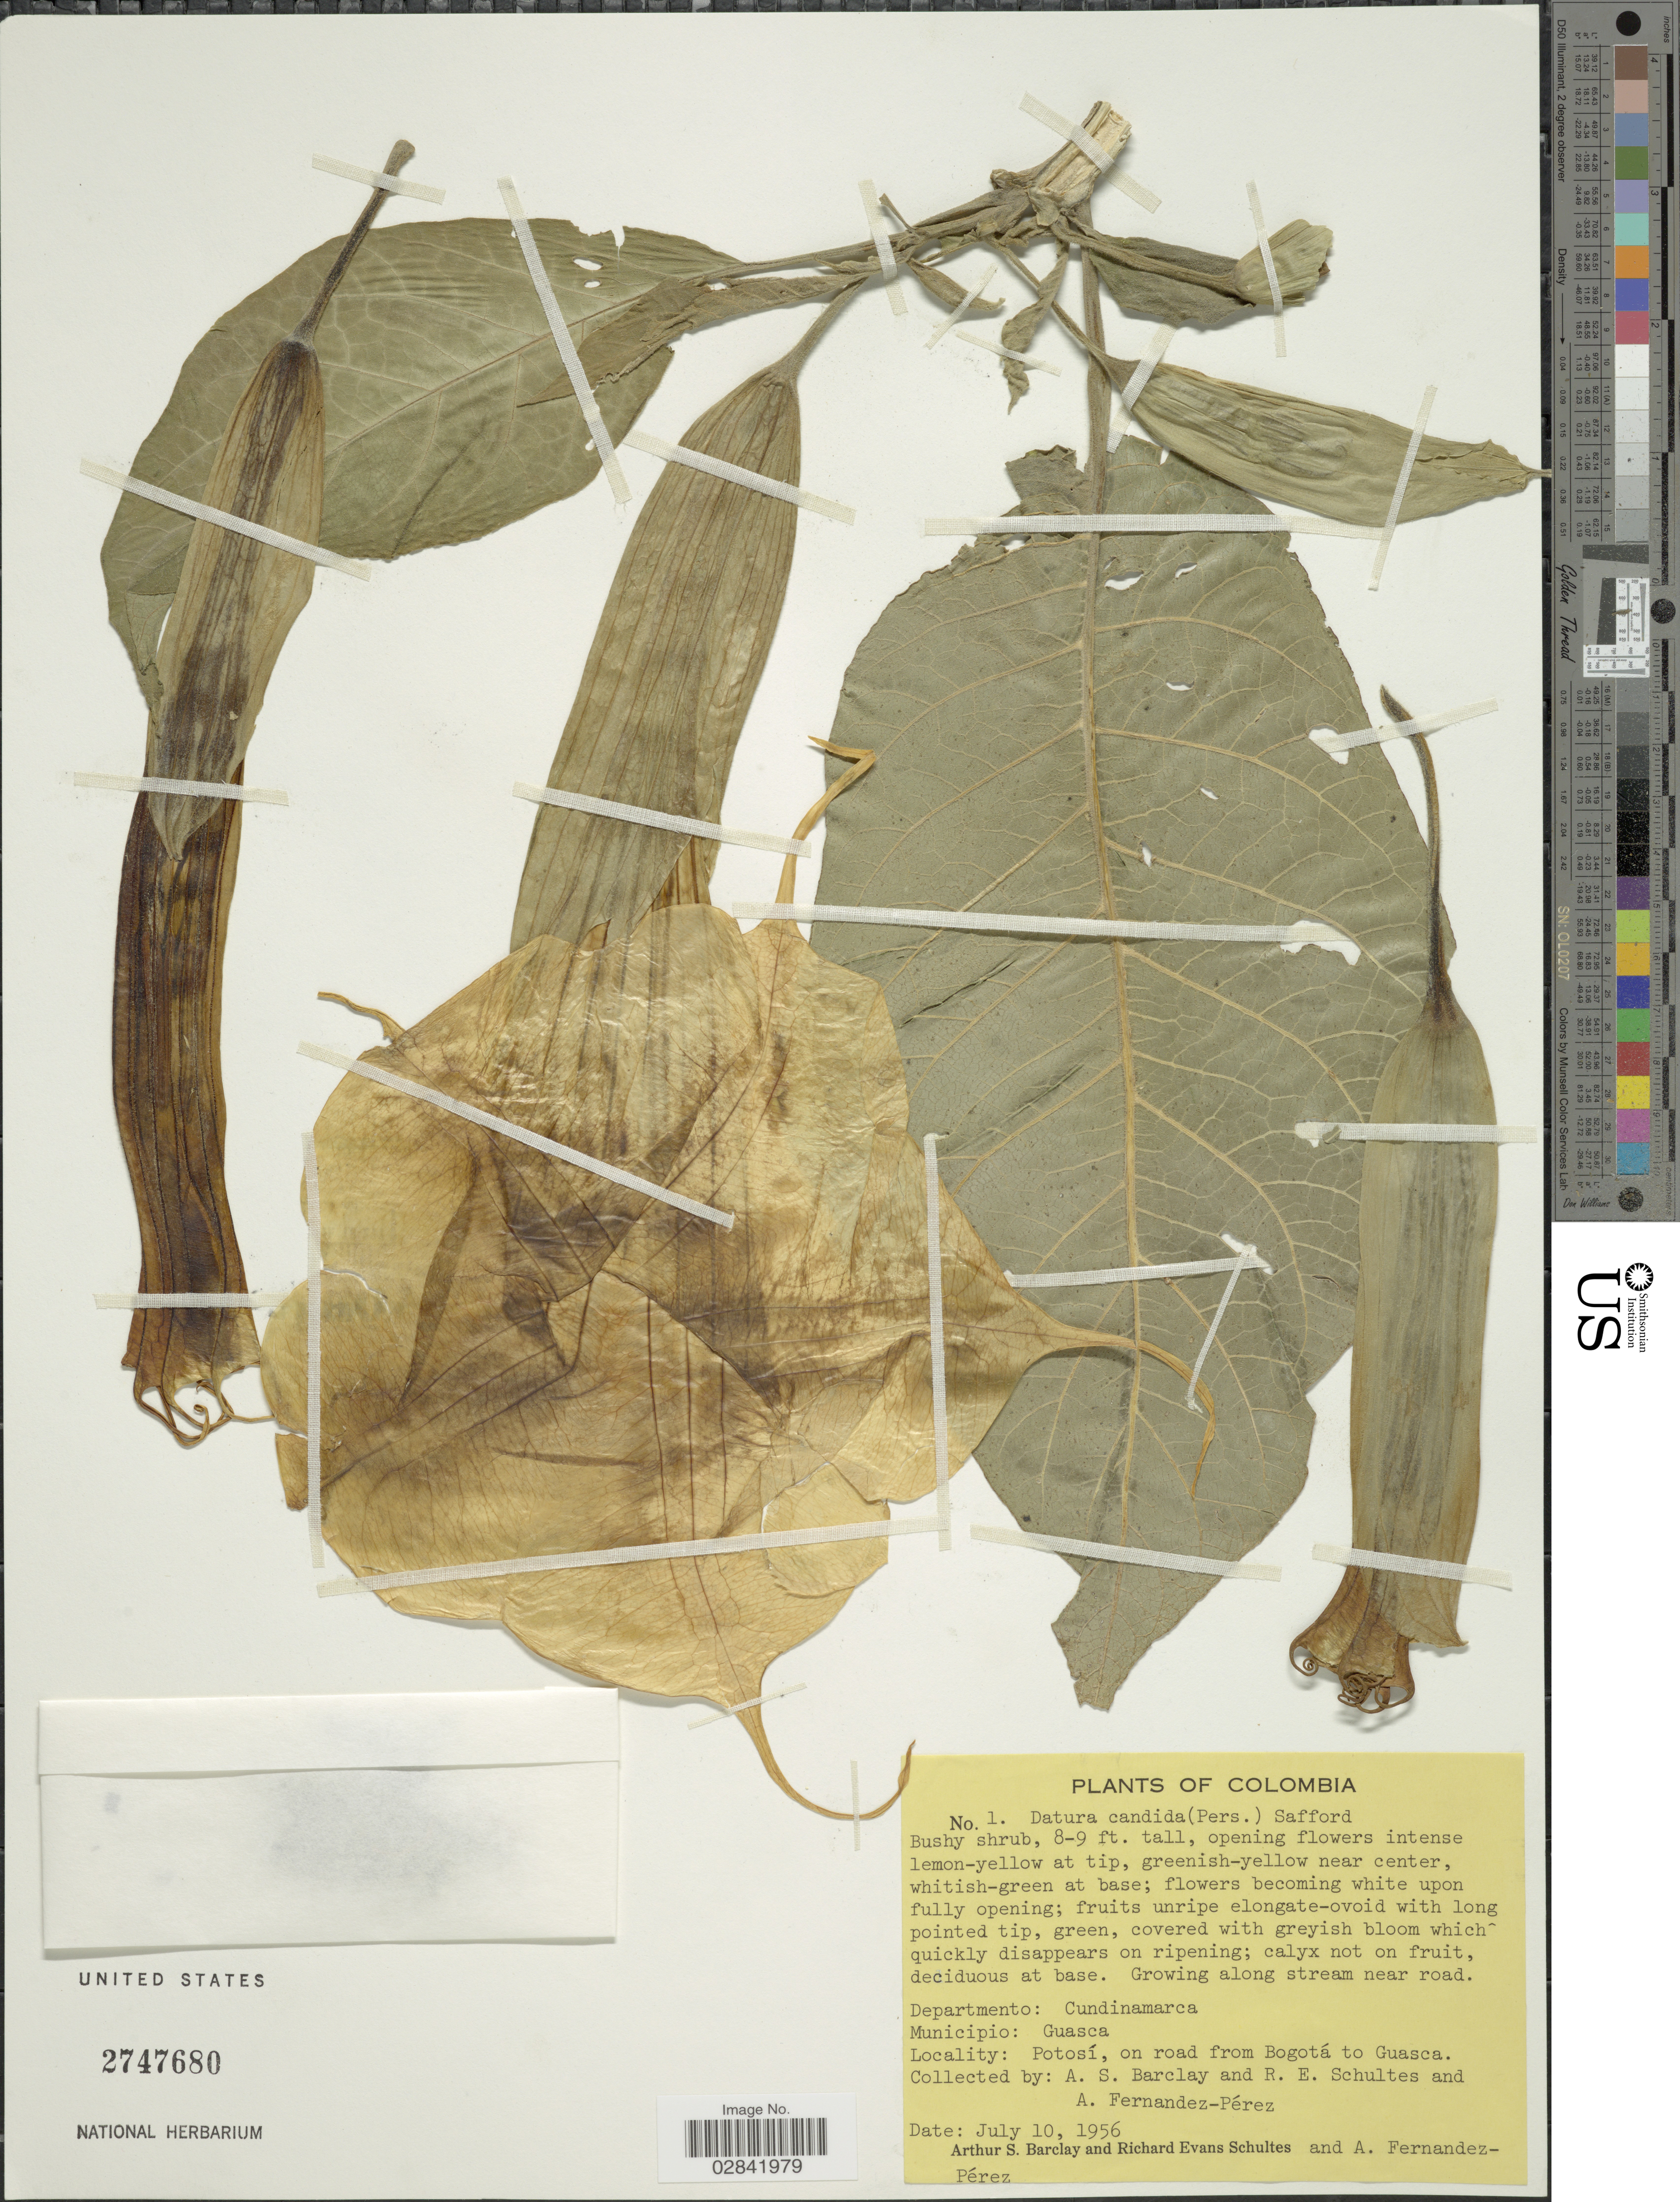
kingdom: Plantae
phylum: Tracheophyta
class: Magnoliopsida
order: Solanales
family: Solanaceae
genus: Brugmansia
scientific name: Brugmansia x candida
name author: Pers.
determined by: (US) Smithsonian Institution - National Museum of Natural History - Department of Botany (UNITED STATES)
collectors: A. S. Barclay, R. E. Schultes & A. Fernández-Pérez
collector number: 1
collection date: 1956-07-10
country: Colombia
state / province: Cundinamarca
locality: Departmento: Cundinamarca, Municipio: Guasca. Potosí, on road from Bogotá to Guasca.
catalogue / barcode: US 2747680